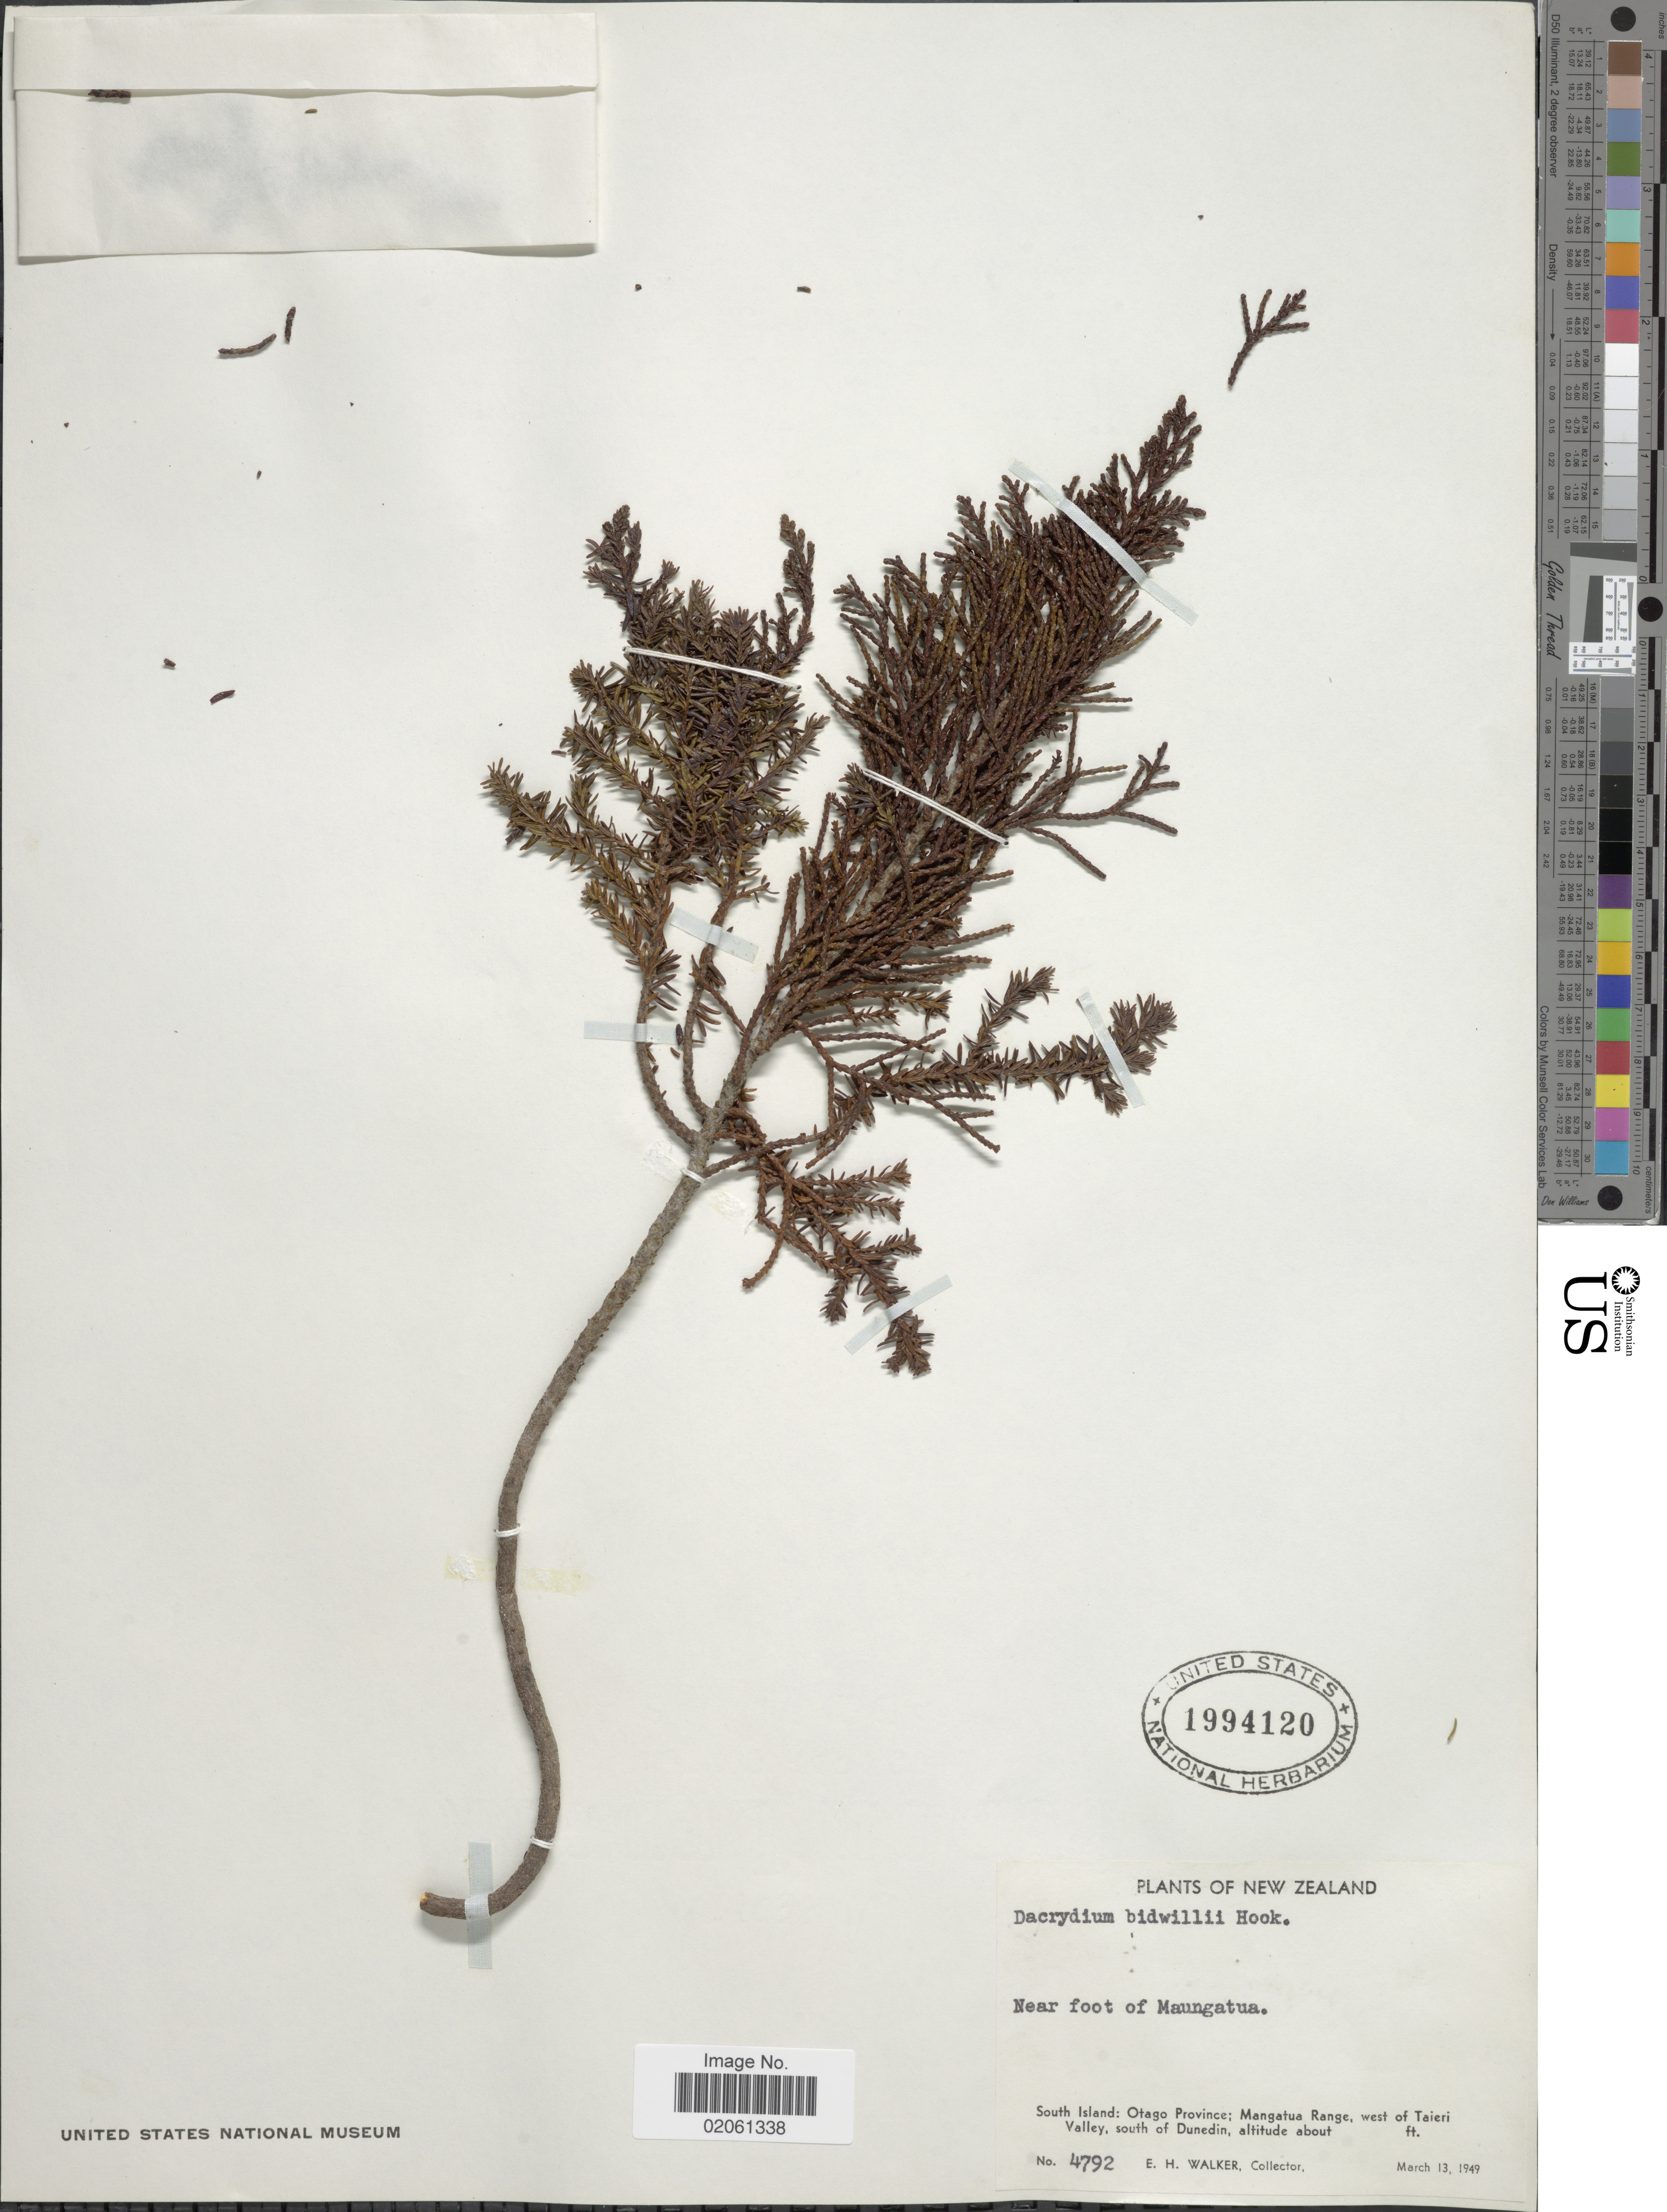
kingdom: Plantae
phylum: Tracheophyta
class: Pinopsida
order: Pinales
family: Podocarpaceae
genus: Dacrydium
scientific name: Dacrydium bidwillii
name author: Hook. f. ex Kirk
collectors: E. H. Walker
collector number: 4792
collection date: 1949-03-13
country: New Zealand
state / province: Otago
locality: South Island: Otago Province; Mangatua Range, west of Taieri Valley, south of Dunedin. Near foot of Mangatua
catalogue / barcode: US 1994120